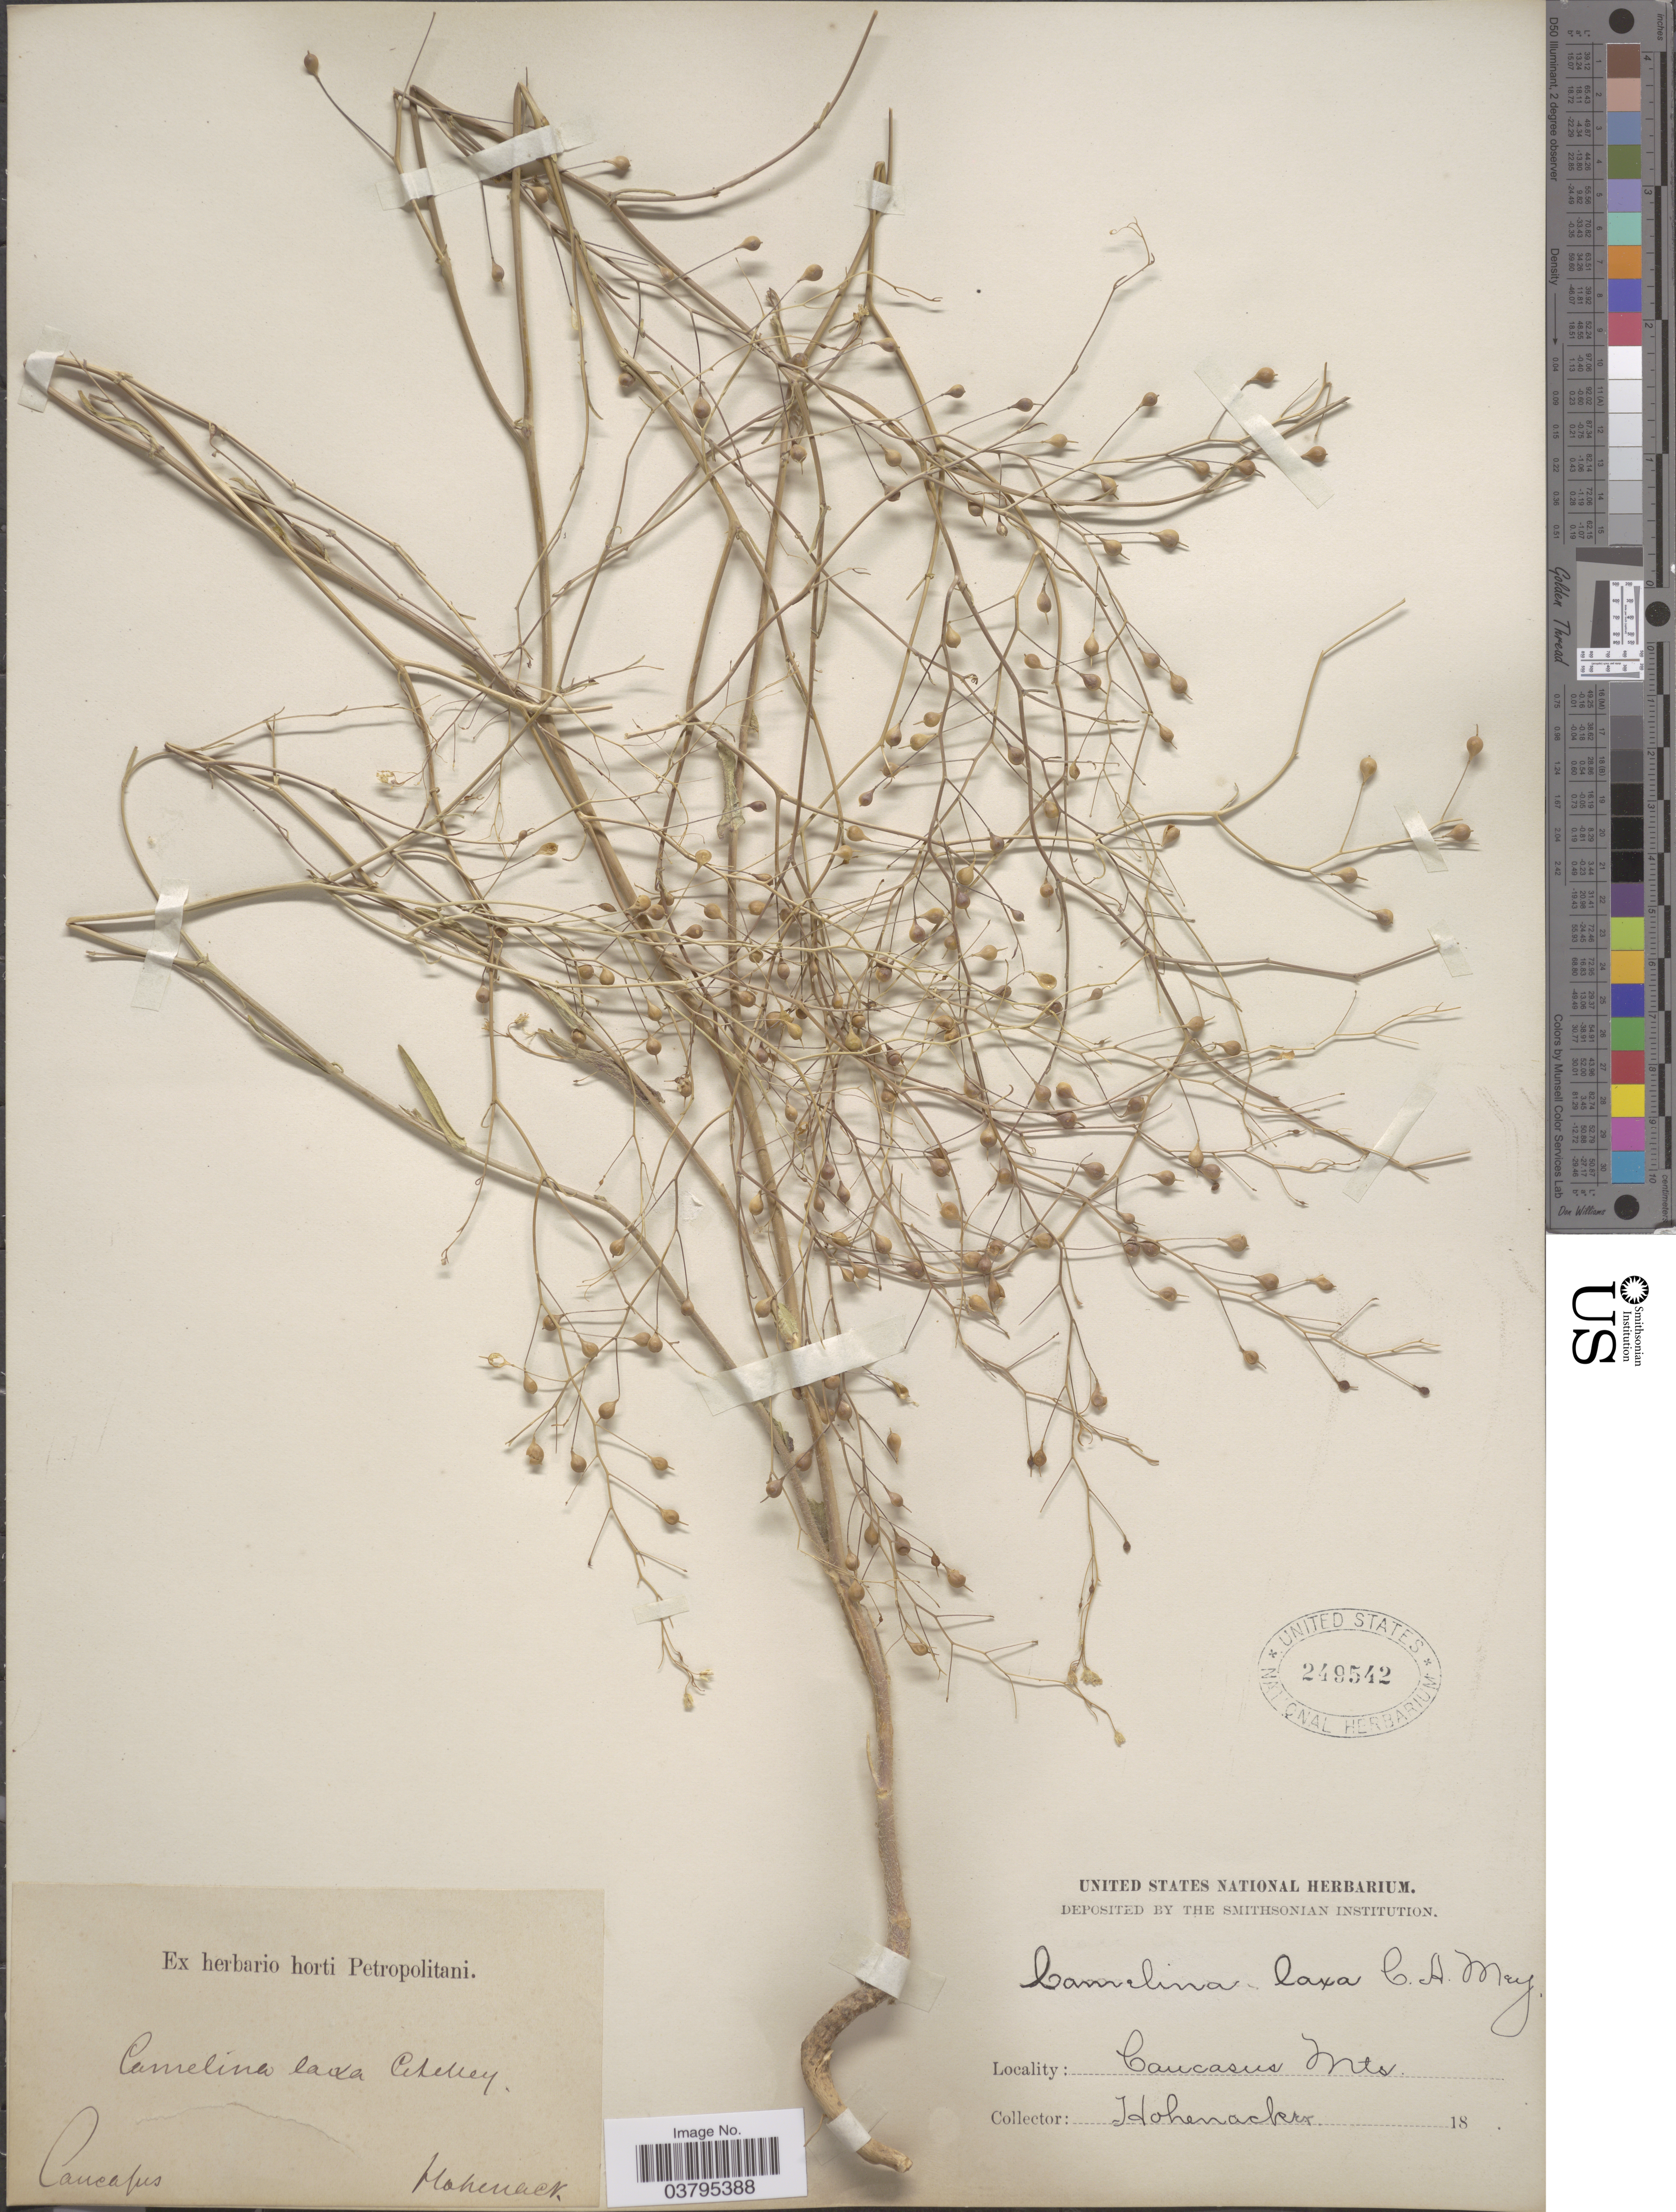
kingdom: Plantae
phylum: Tracheophyta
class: Magnoliopsida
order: Brassicales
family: Brassicaceae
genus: Camelina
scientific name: Camelina laxa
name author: C.A. Mey.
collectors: Hohenacker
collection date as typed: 18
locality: Caucasus Mts.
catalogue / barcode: US 249542